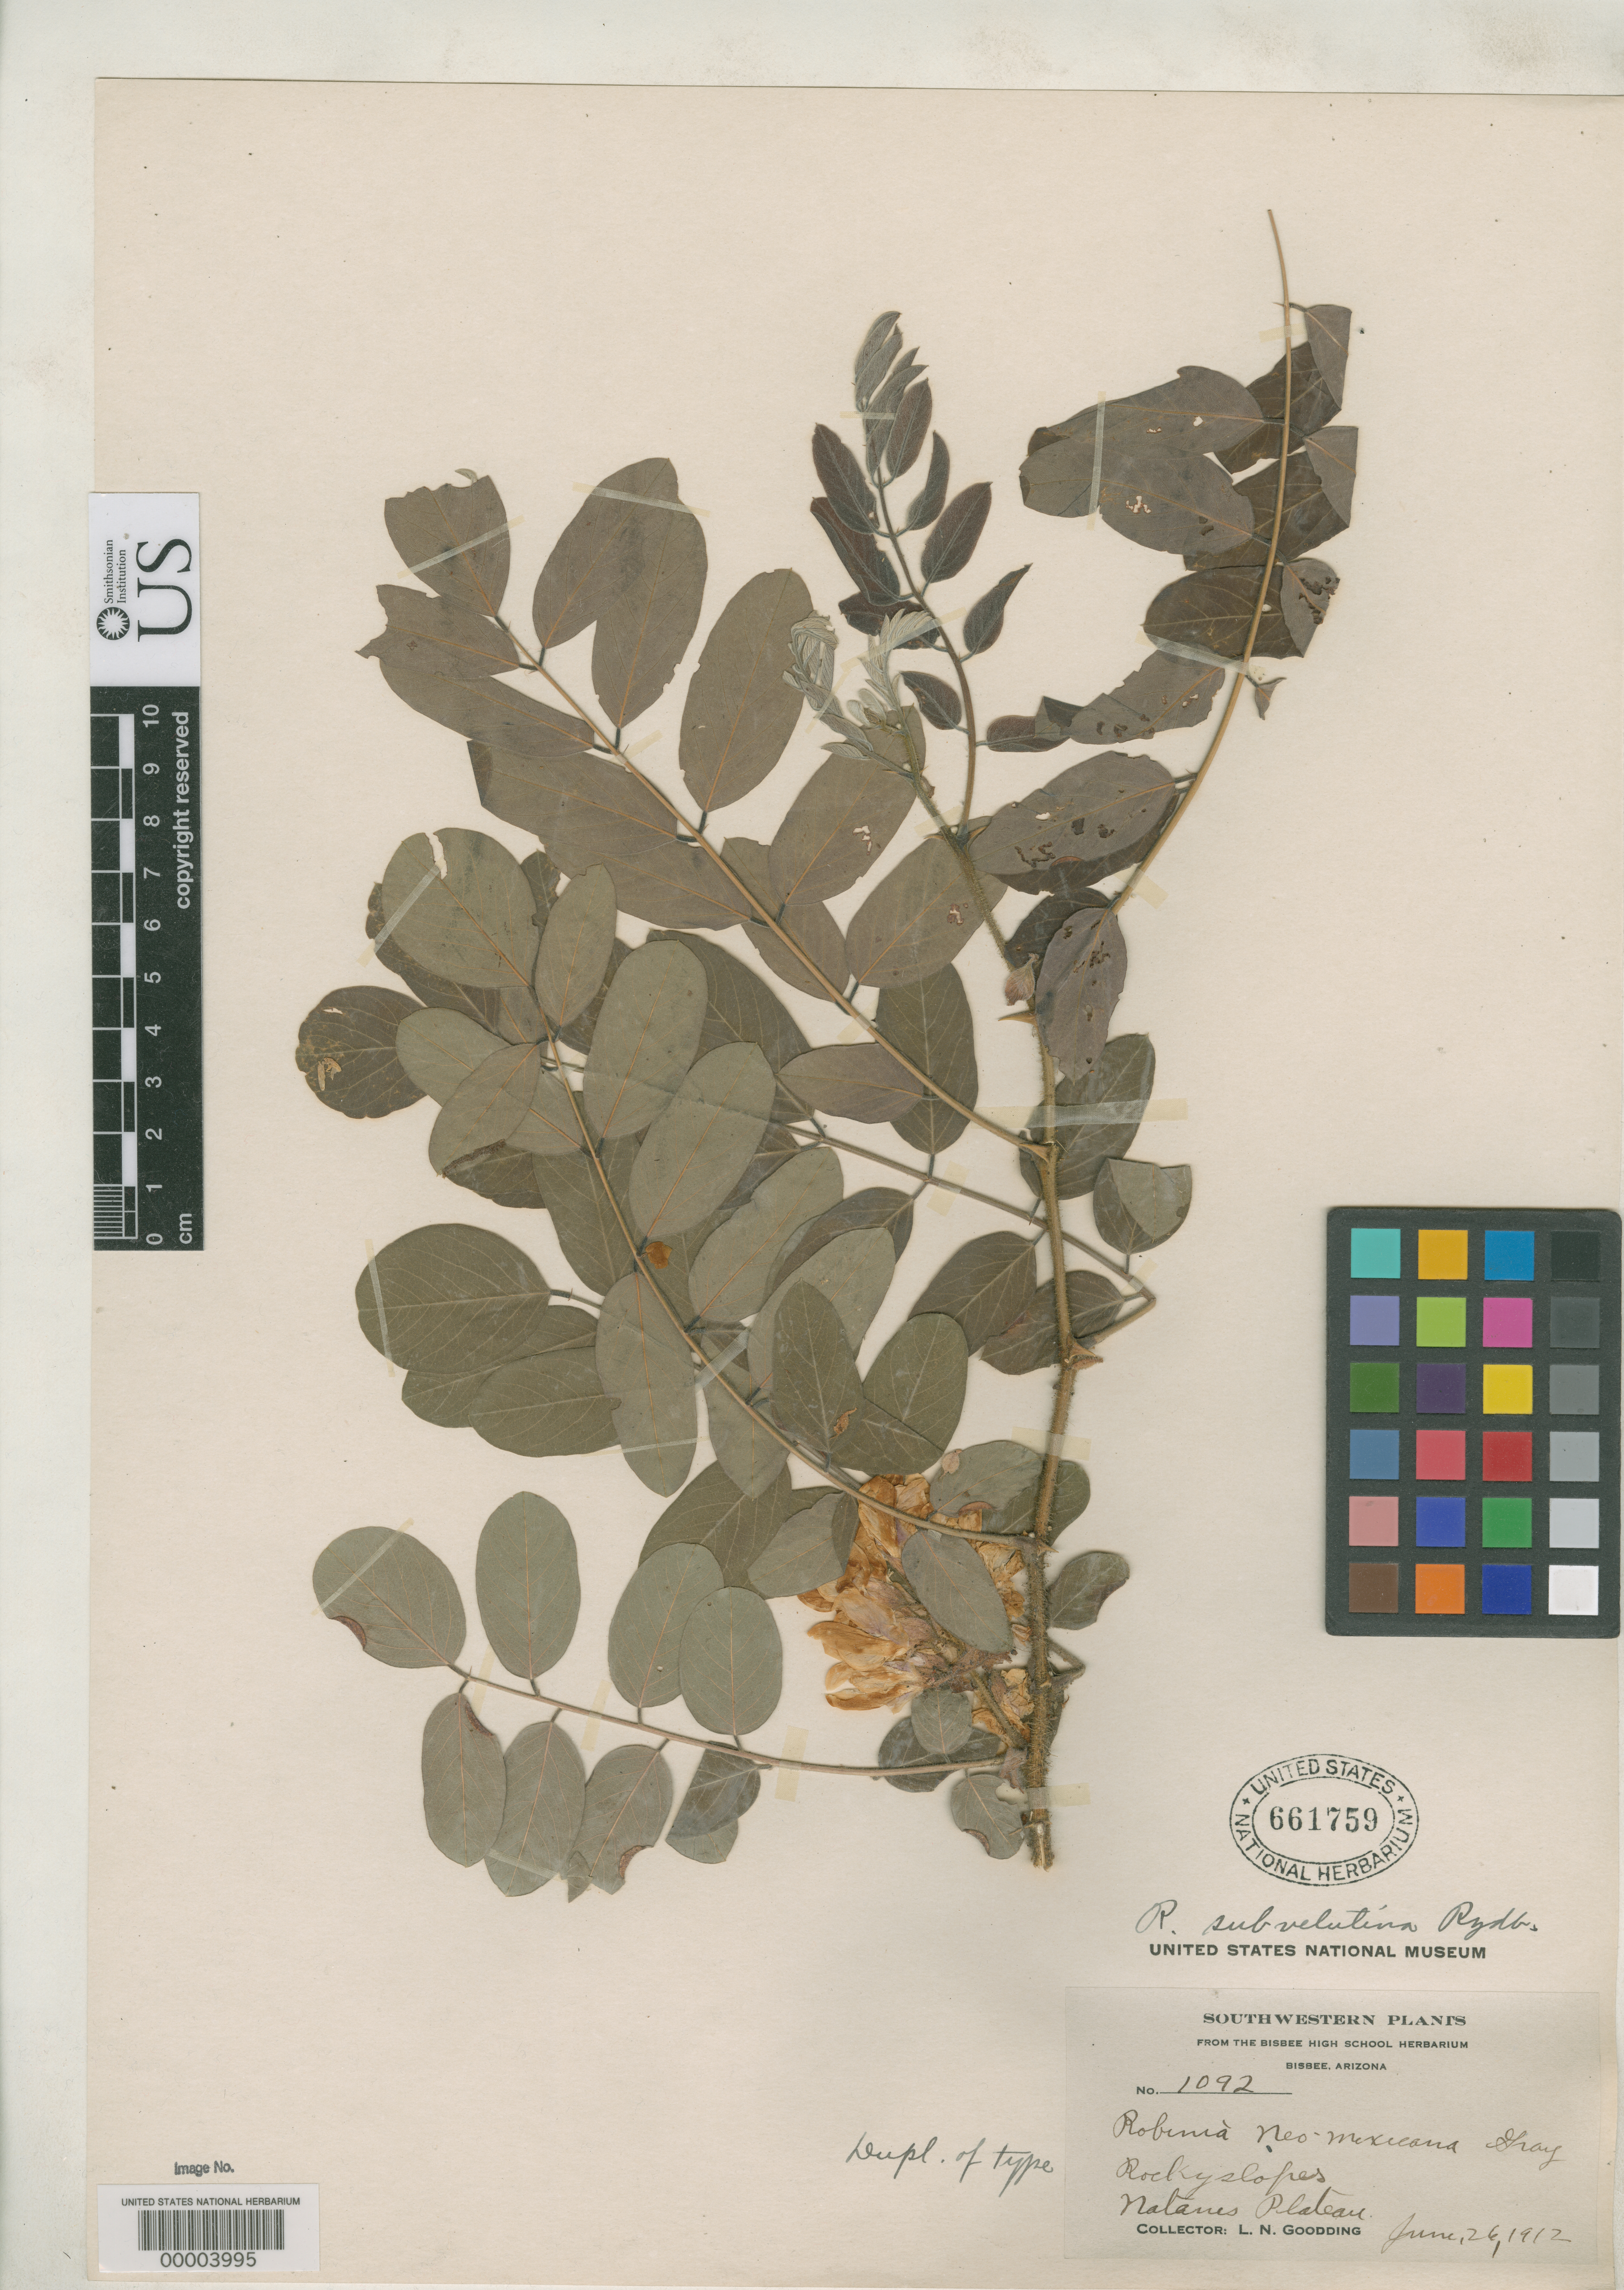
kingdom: Plantae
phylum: Tracheophyta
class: Magnoliopsida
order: Fabales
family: Fabaceae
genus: Robinia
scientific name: Robinia subvelutina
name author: Rydb.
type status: Isotype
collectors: L. N. Goodding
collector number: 1092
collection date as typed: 26 Jun 1912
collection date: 1912-06-26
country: United States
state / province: Arizona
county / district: Cochise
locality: Bisbee, Natanes plateau.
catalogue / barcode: US 661759